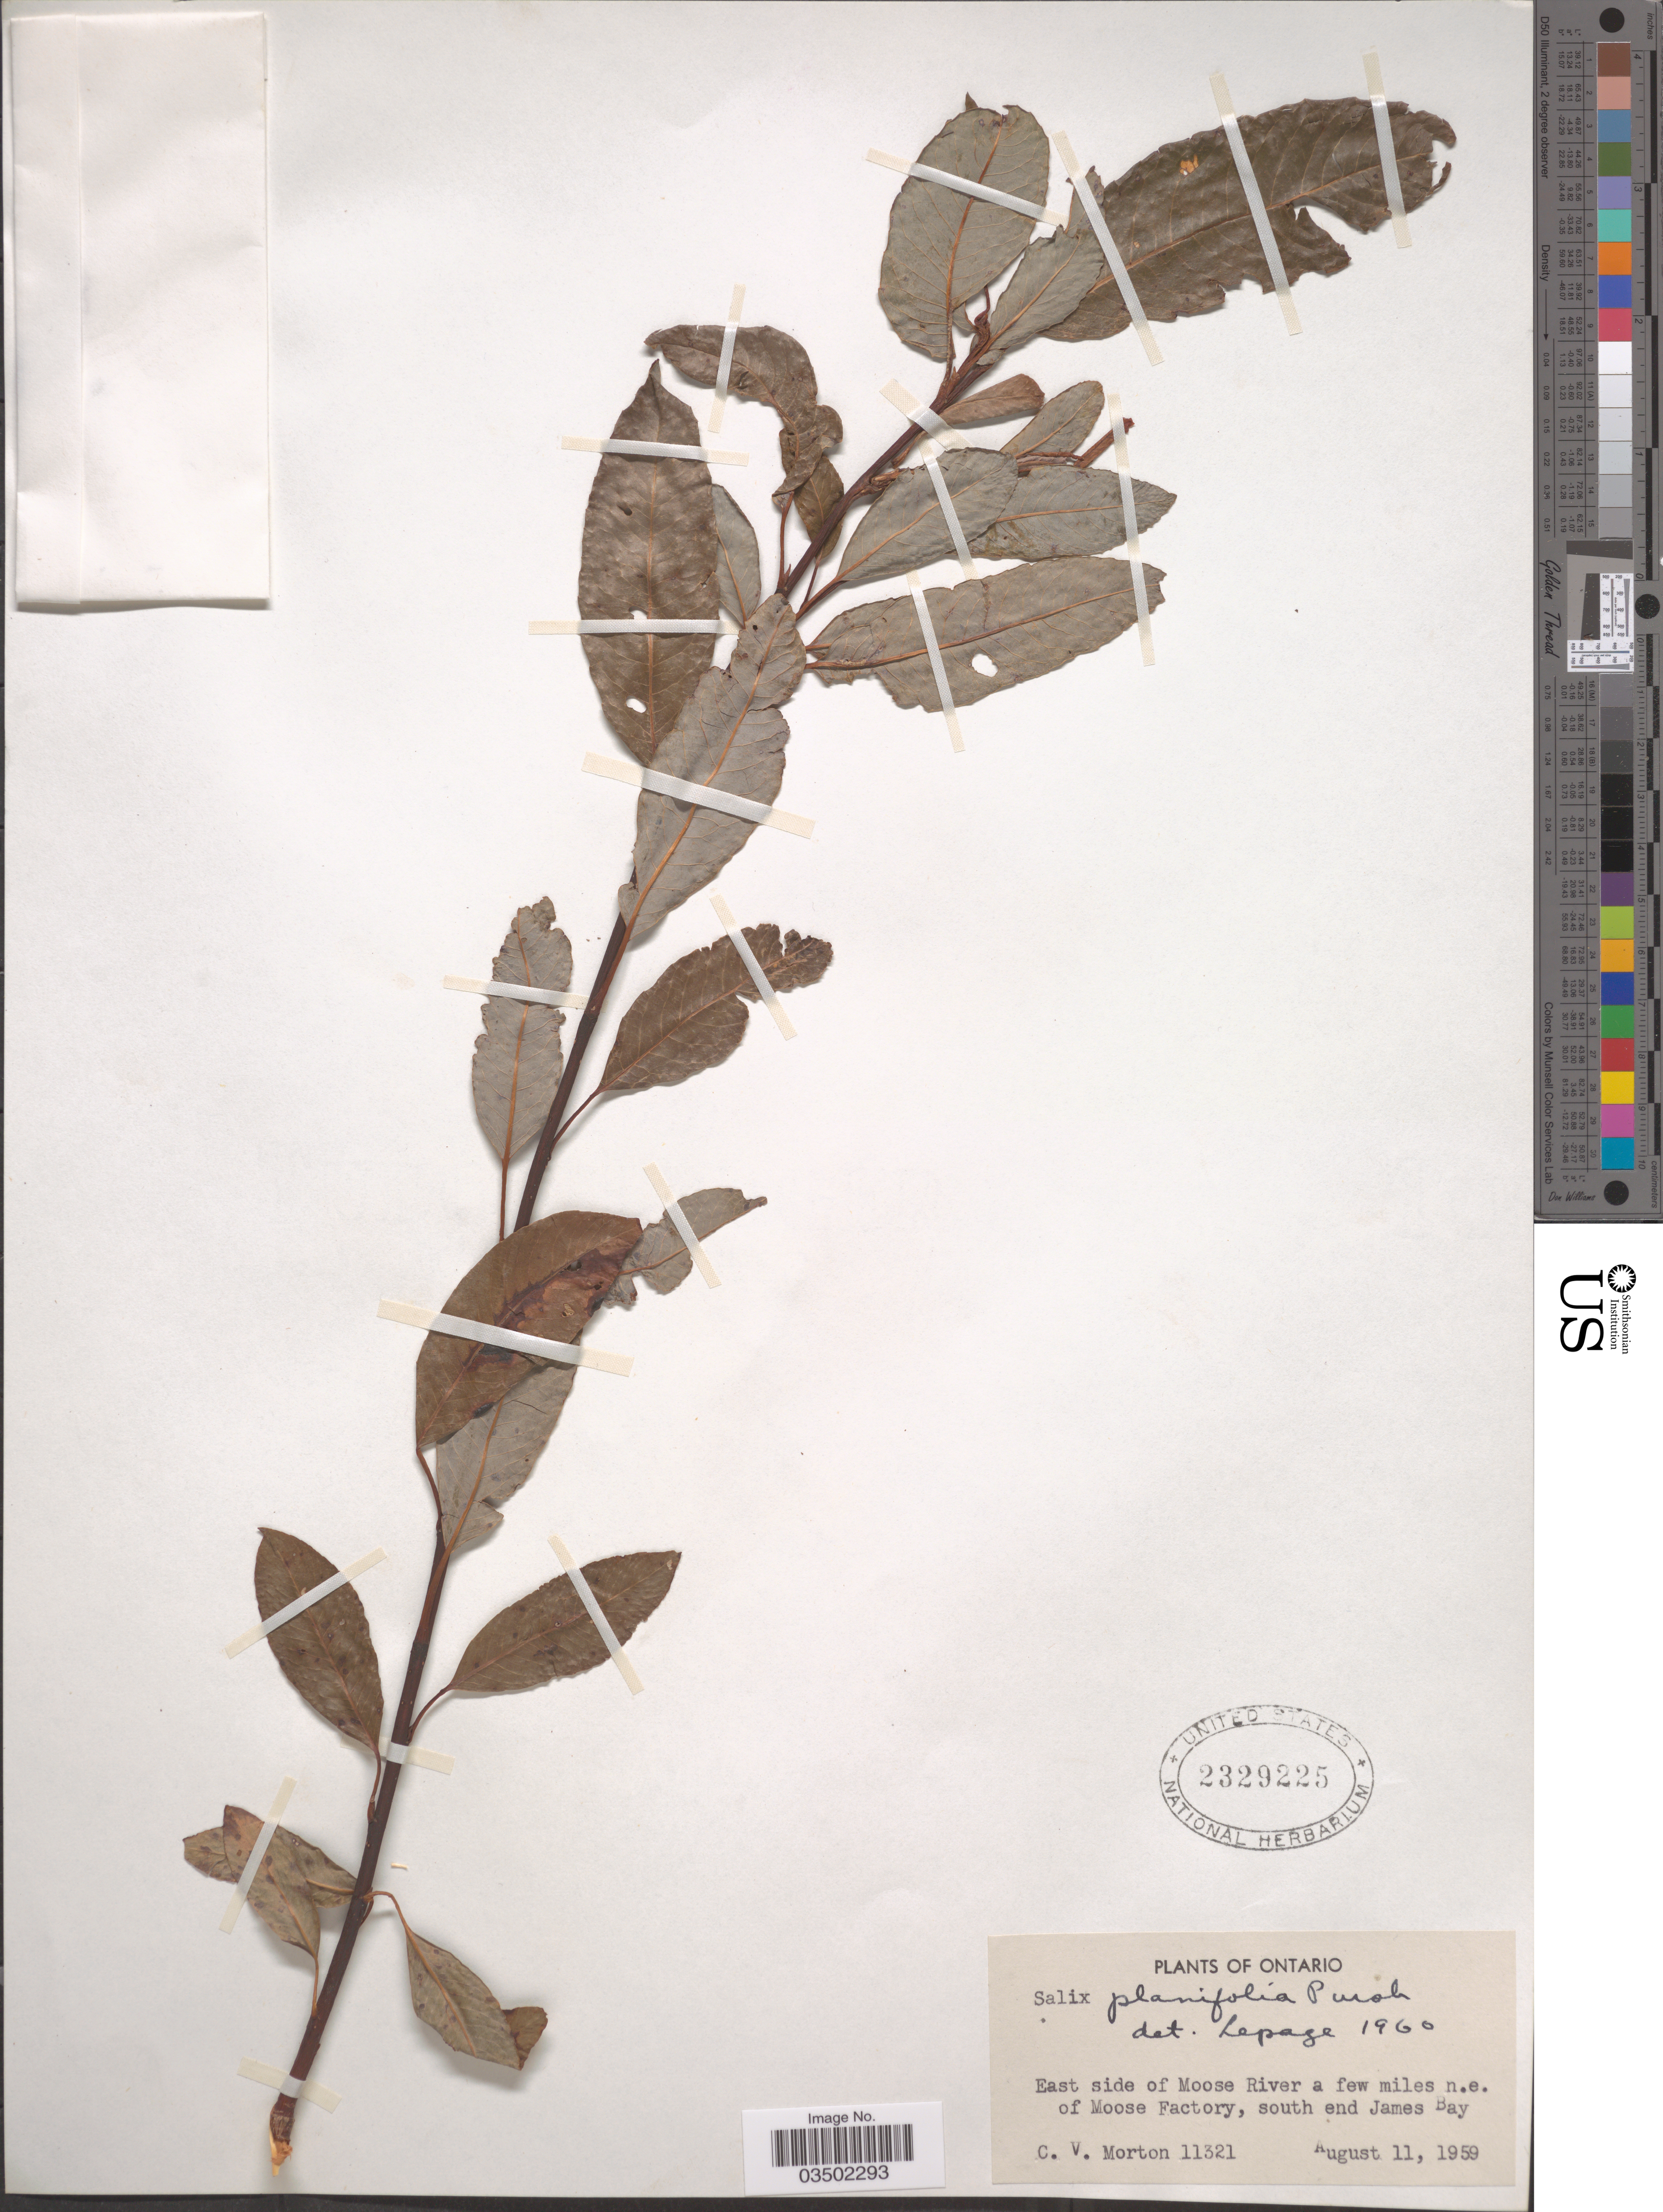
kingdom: Plantae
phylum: Tracheophyta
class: Magnoliopsida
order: Malpighiales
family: Salicaceae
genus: Salix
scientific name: Salix planifolia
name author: Pursh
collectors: C. V. Morton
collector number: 11321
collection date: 1959-08-11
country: Canada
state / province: Ontario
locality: East side of Moose River a few miles n.w. of Moose Factory, south end James Bay.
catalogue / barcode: US 2329225